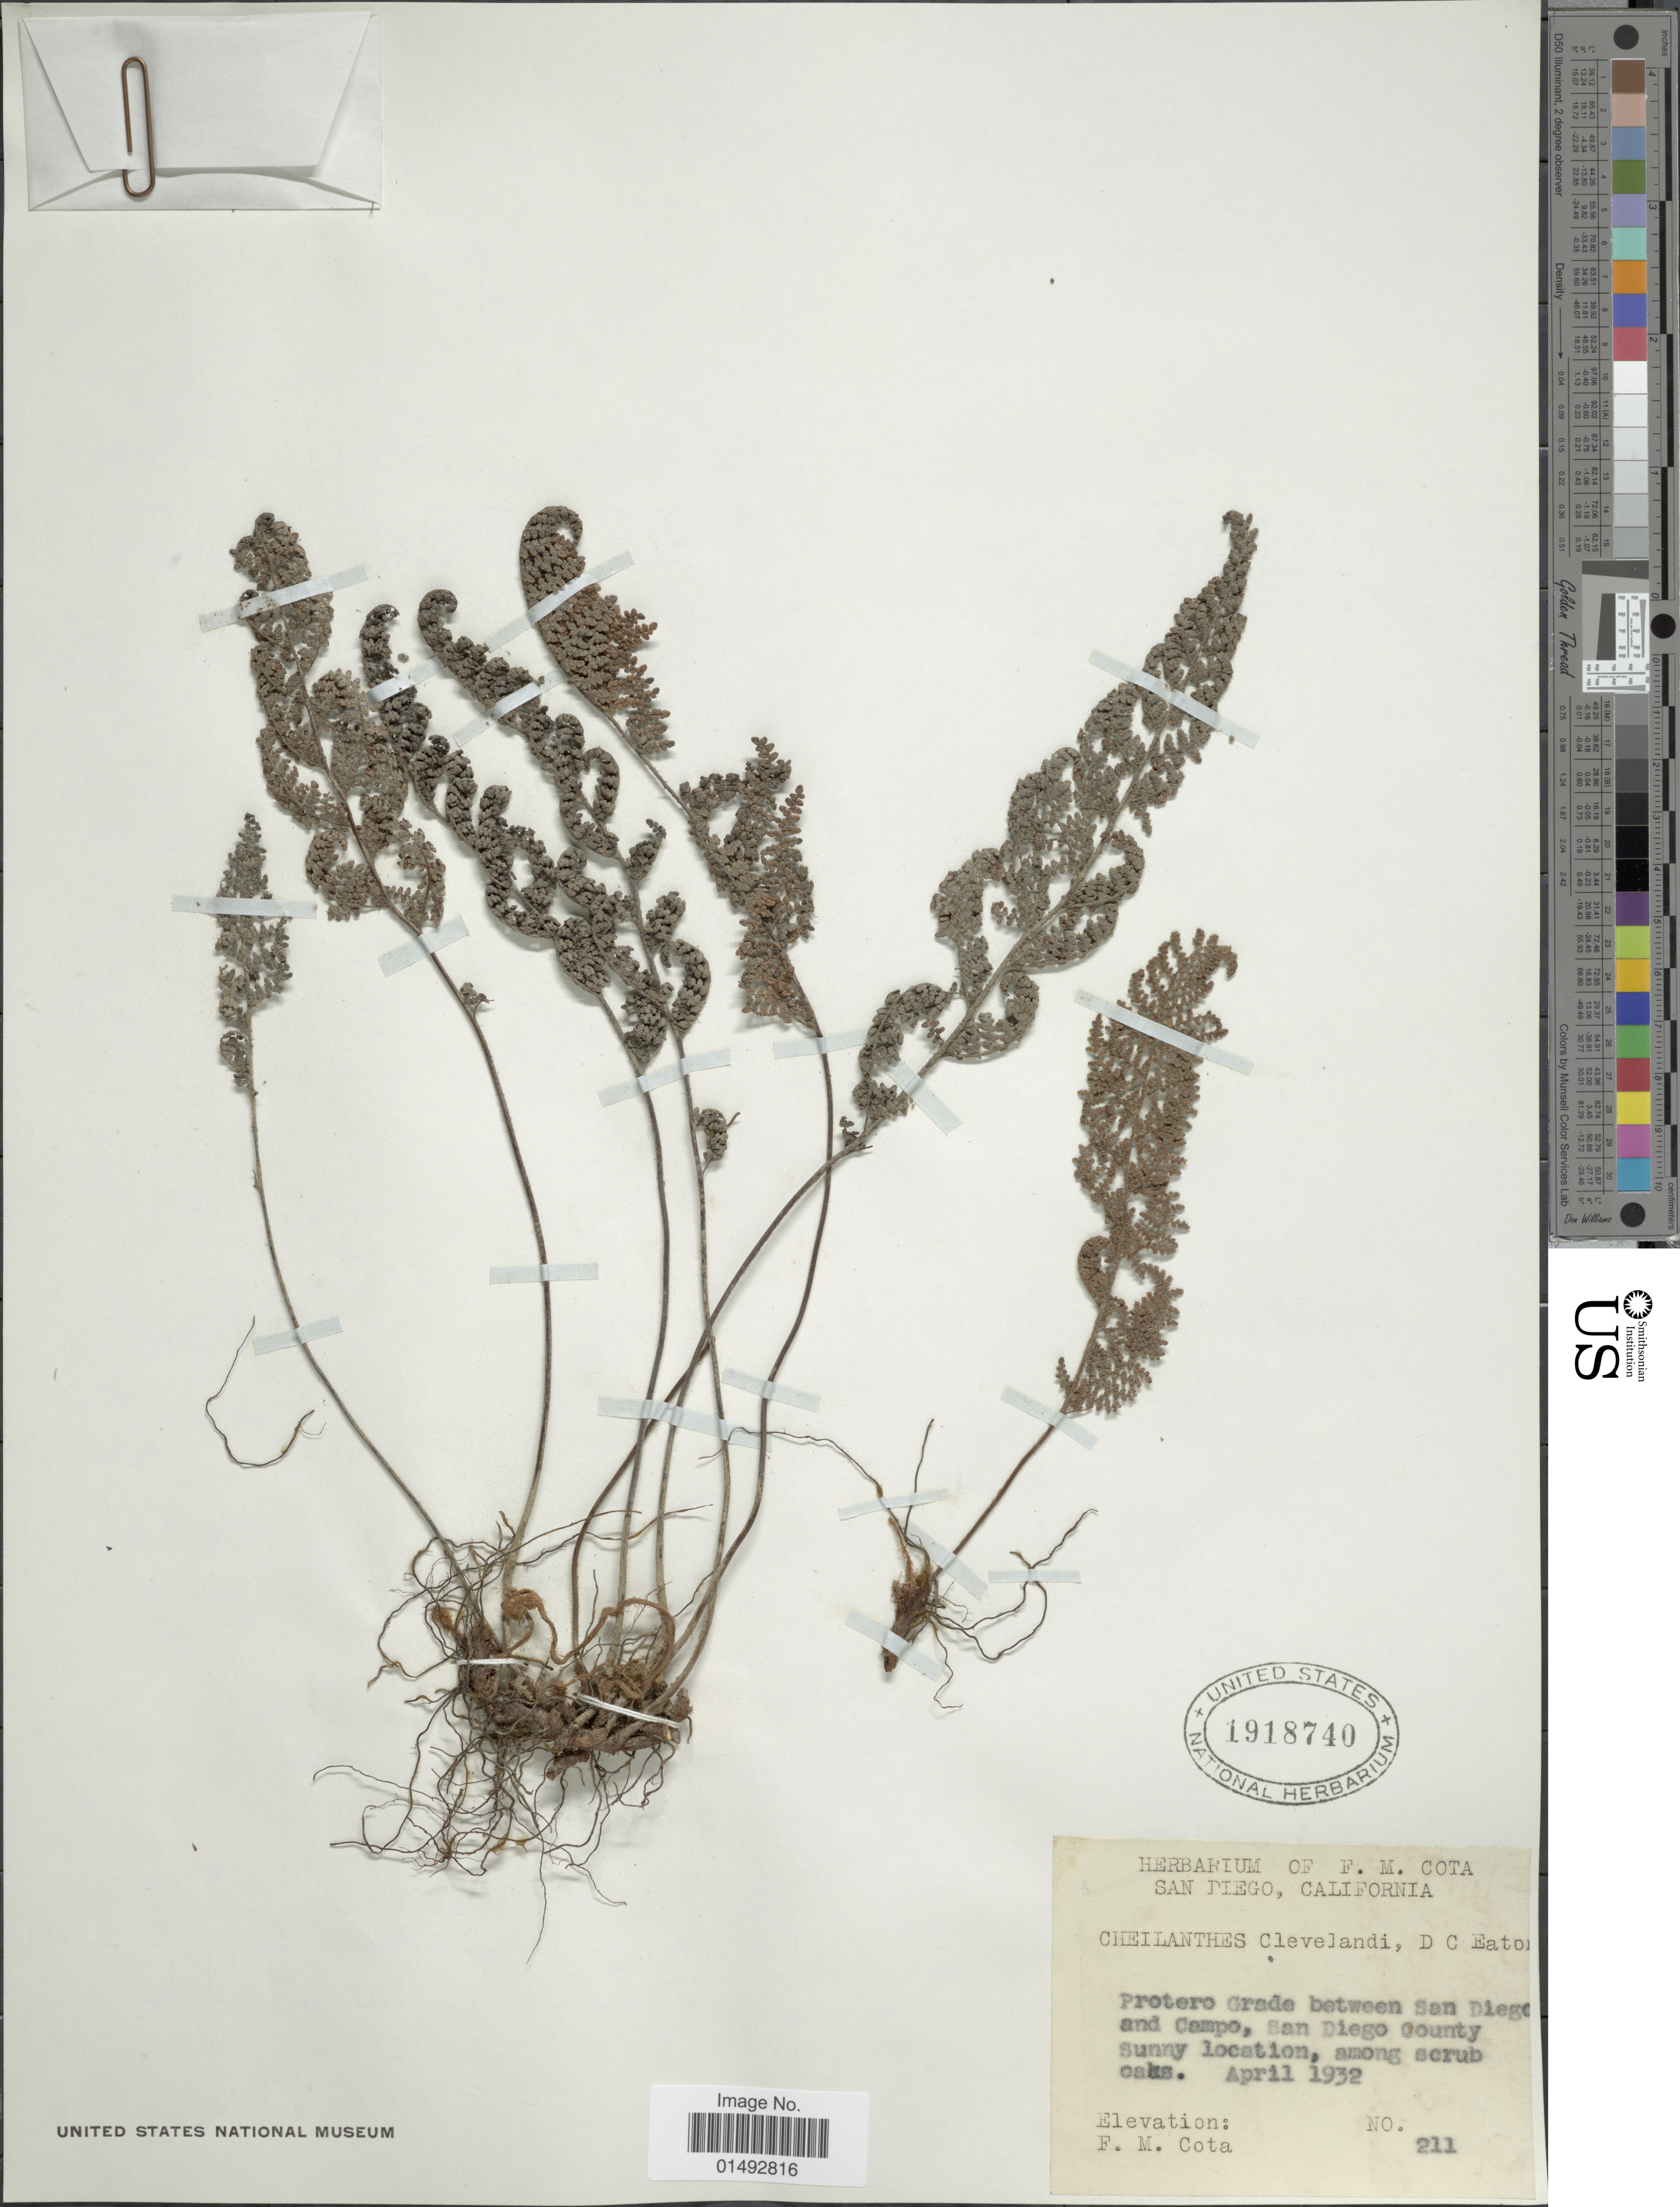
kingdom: Plantae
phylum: Tracheophyta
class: Polypodiopsida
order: Polypodiales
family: Pteridaceae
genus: Myriopteris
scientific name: Myriopteris clevelandii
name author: (D.C. Eaton) Grusz & Windham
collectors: F. Cota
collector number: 211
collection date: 1932-04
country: United States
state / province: California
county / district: San Diego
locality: Protero Grade between San Diego and Campo, San Diego County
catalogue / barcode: US 1918740